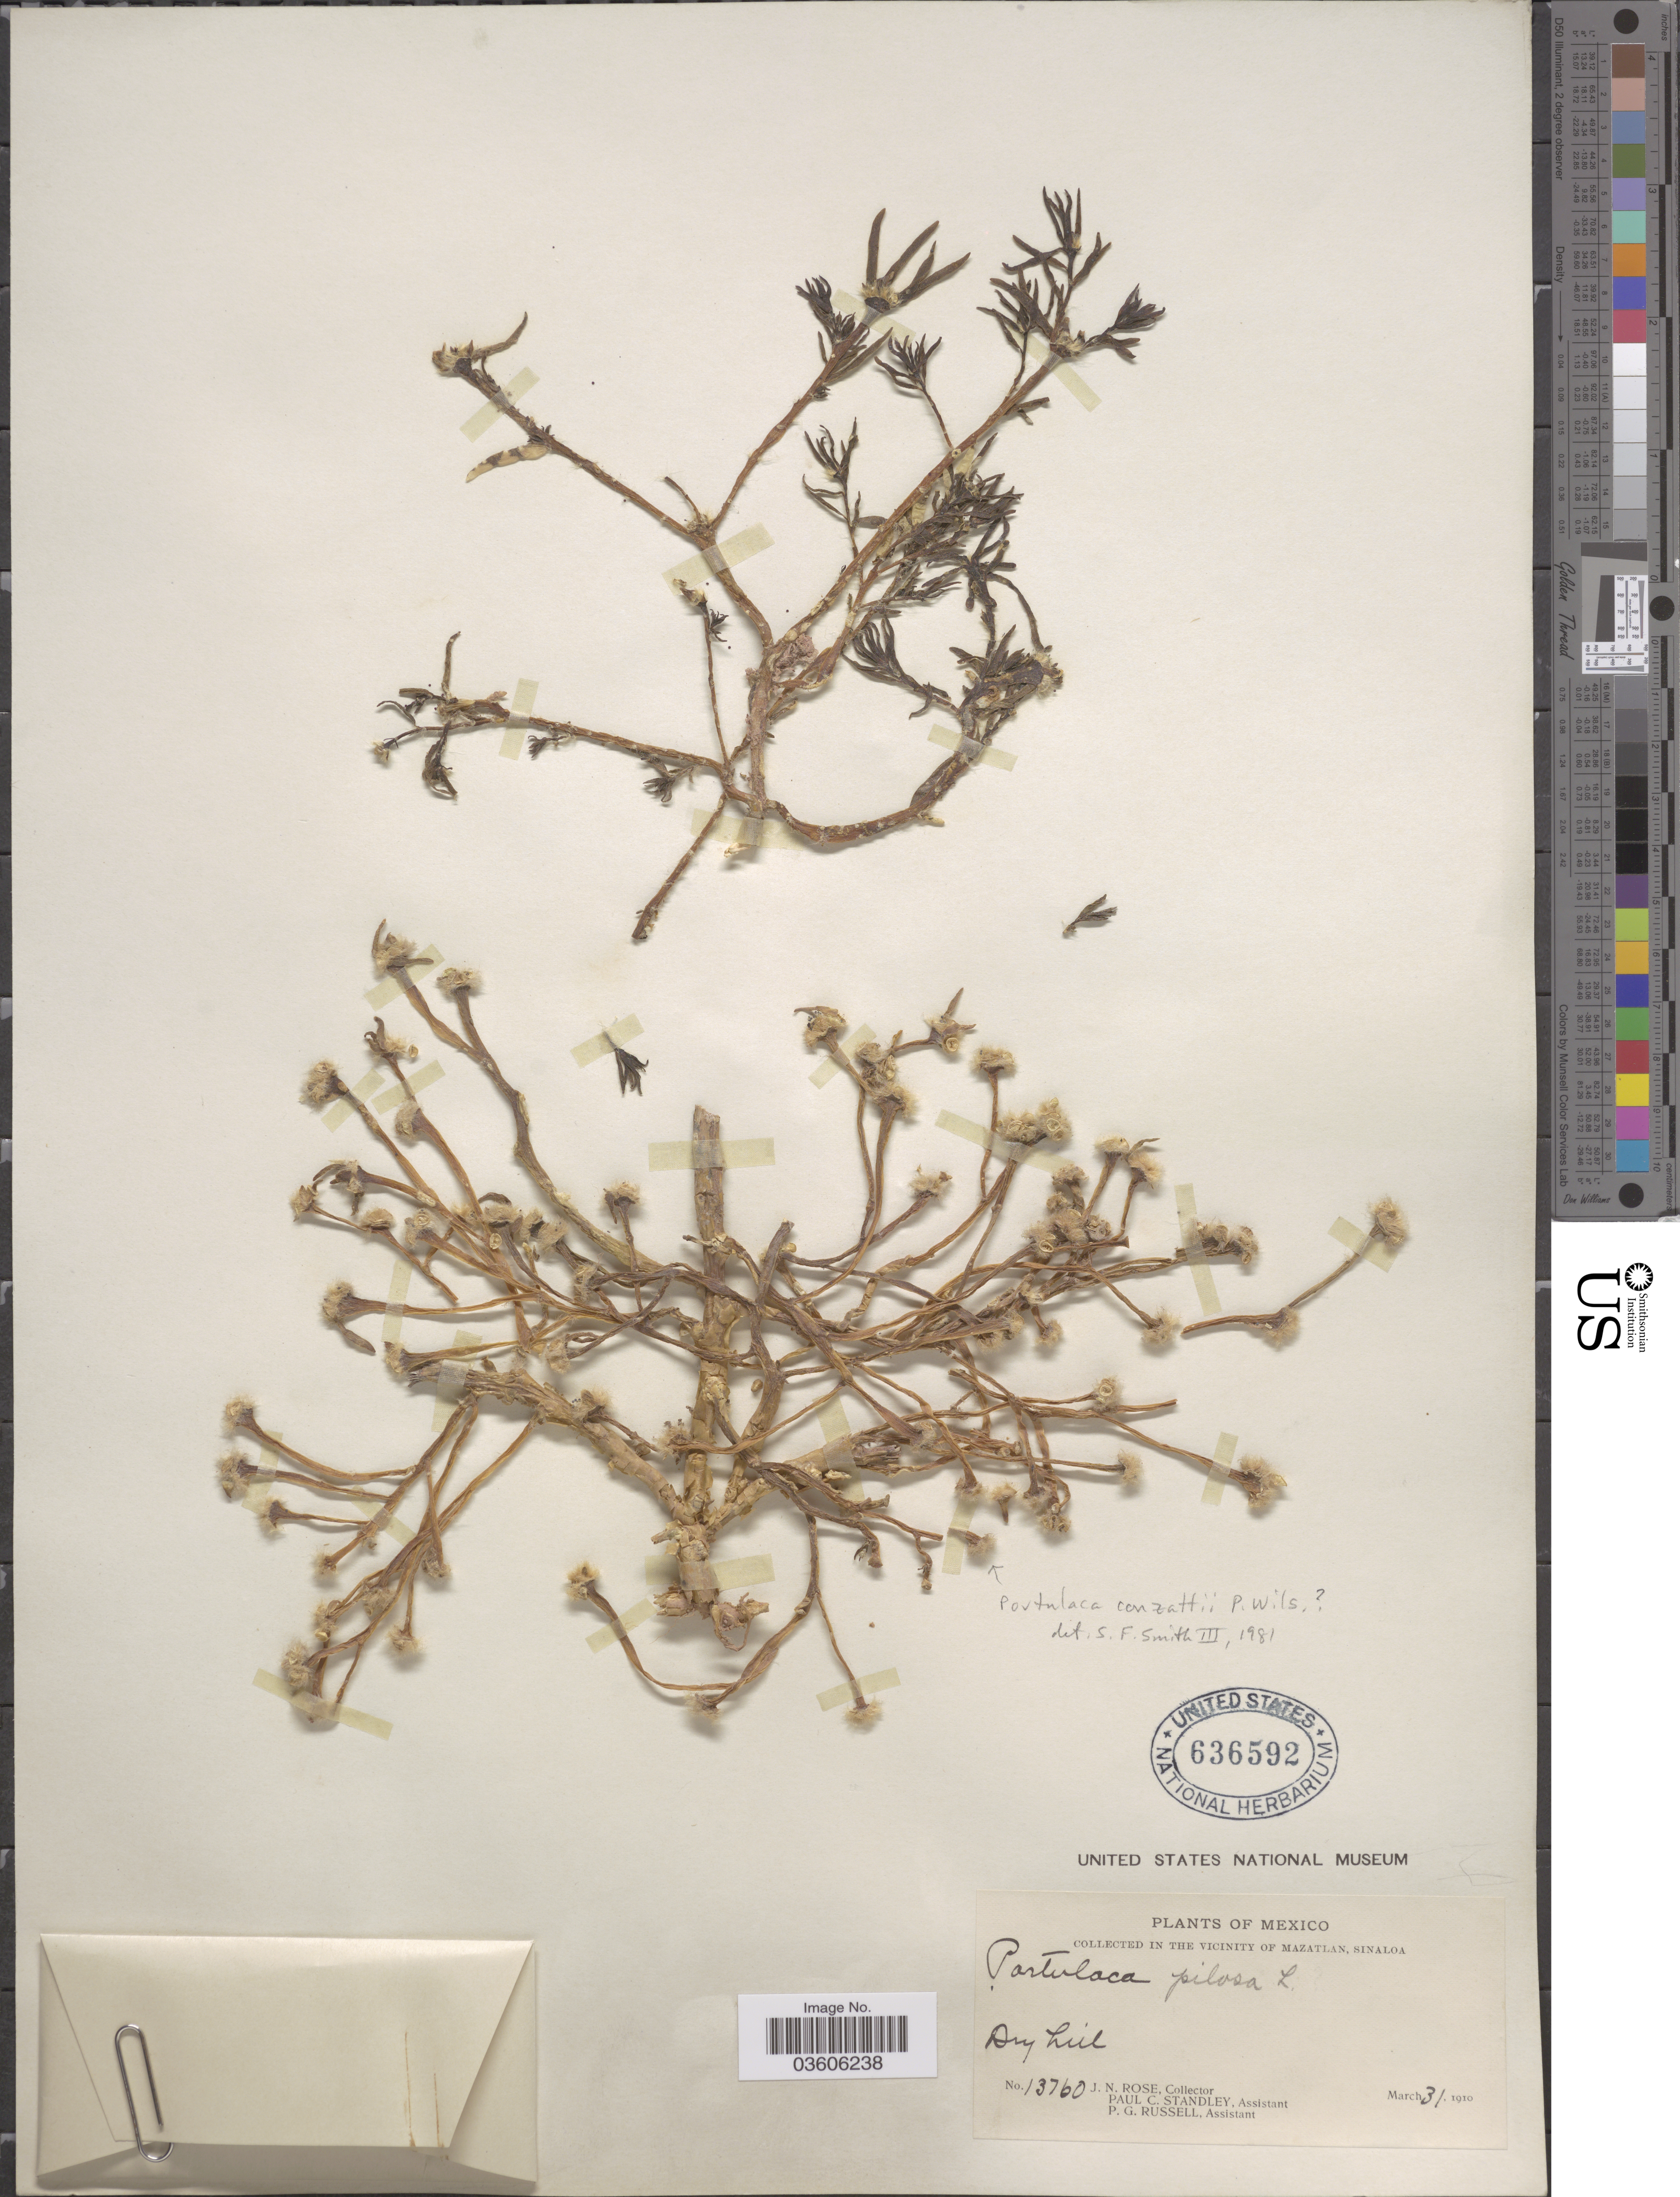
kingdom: Plantae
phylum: Tracheophyta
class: Magnoliopsida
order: Caryophyllales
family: Portulacaceae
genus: Portulaca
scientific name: Portulaca conzattii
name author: P. Wilson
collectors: J. N. Rose, P. C. Standley & P. G. Russell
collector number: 13760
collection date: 1910-03-31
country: Mexico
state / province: Sinaloa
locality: In the vicinity of Mazatlan.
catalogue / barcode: US 636592